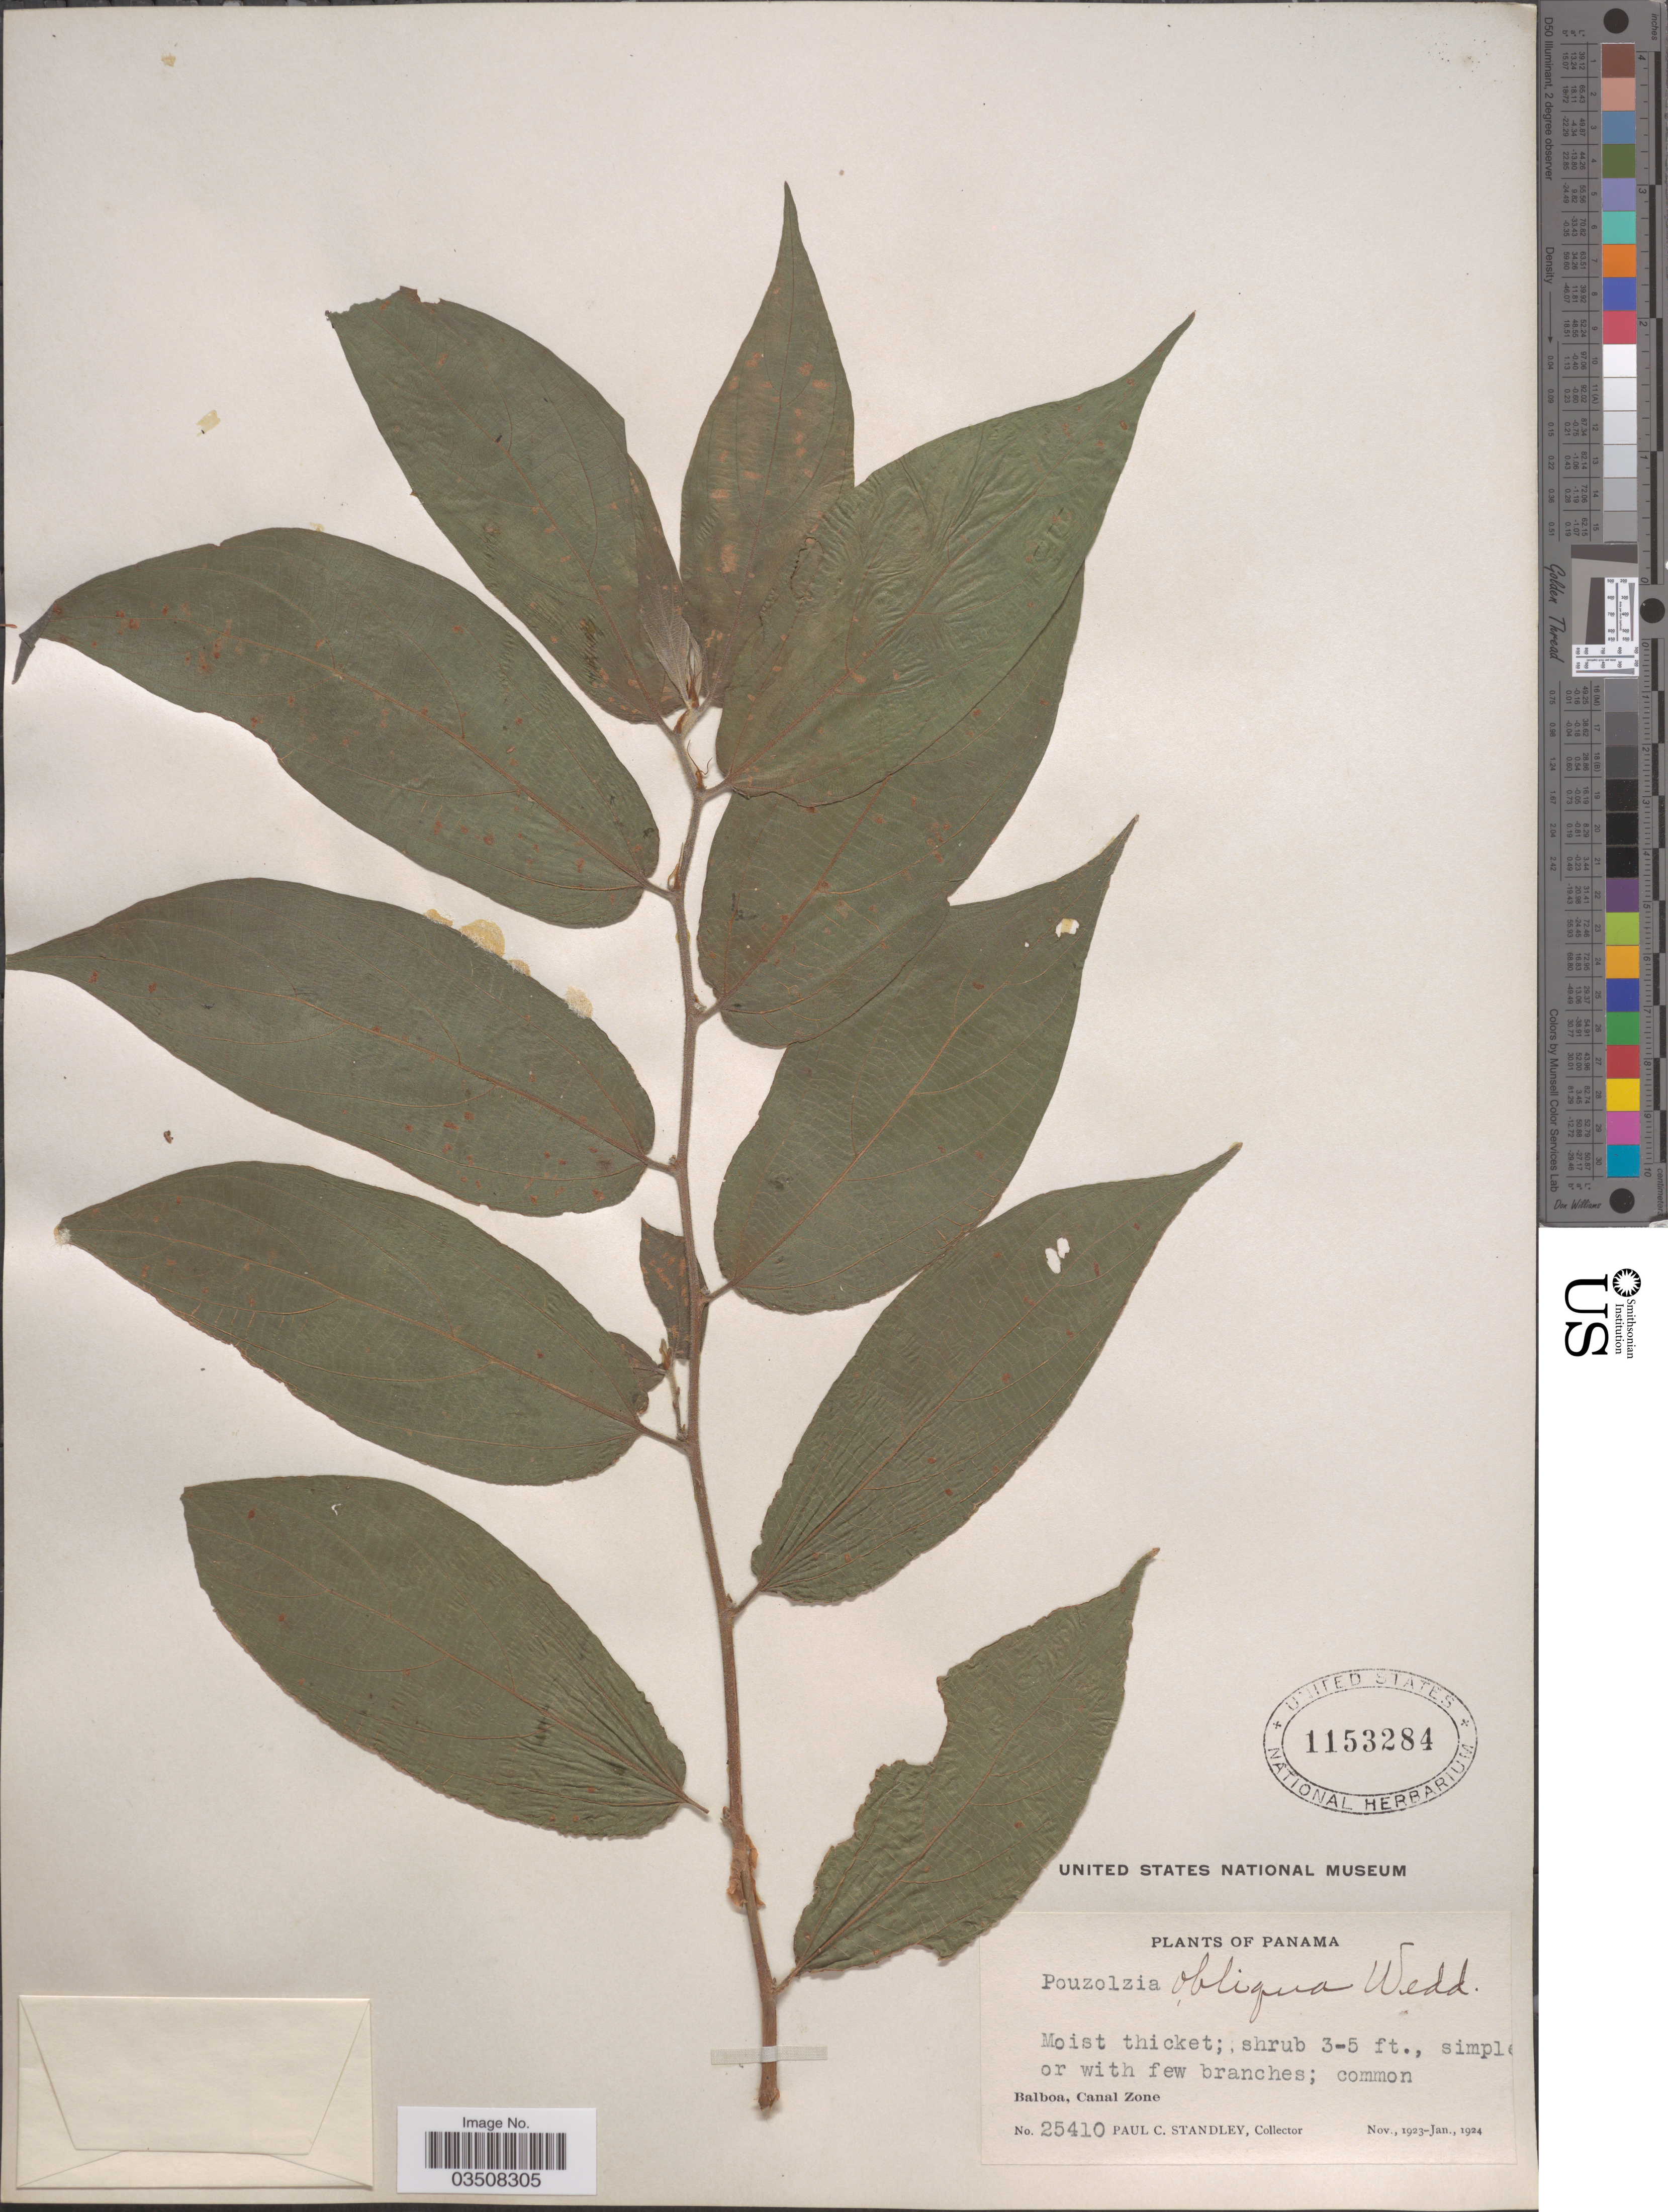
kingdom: Plantae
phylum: Tracheophyta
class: Magnoliopsida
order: Rosales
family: Urticaceae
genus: Pouzolzia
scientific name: Pouzolzia obliqua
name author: (Poepp.) Gaudich.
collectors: P. C. Standley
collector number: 25410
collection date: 1923-11/1924-01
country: Panama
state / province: Colón / Panamá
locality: Balboa, Canal Zone.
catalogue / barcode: US 1153284